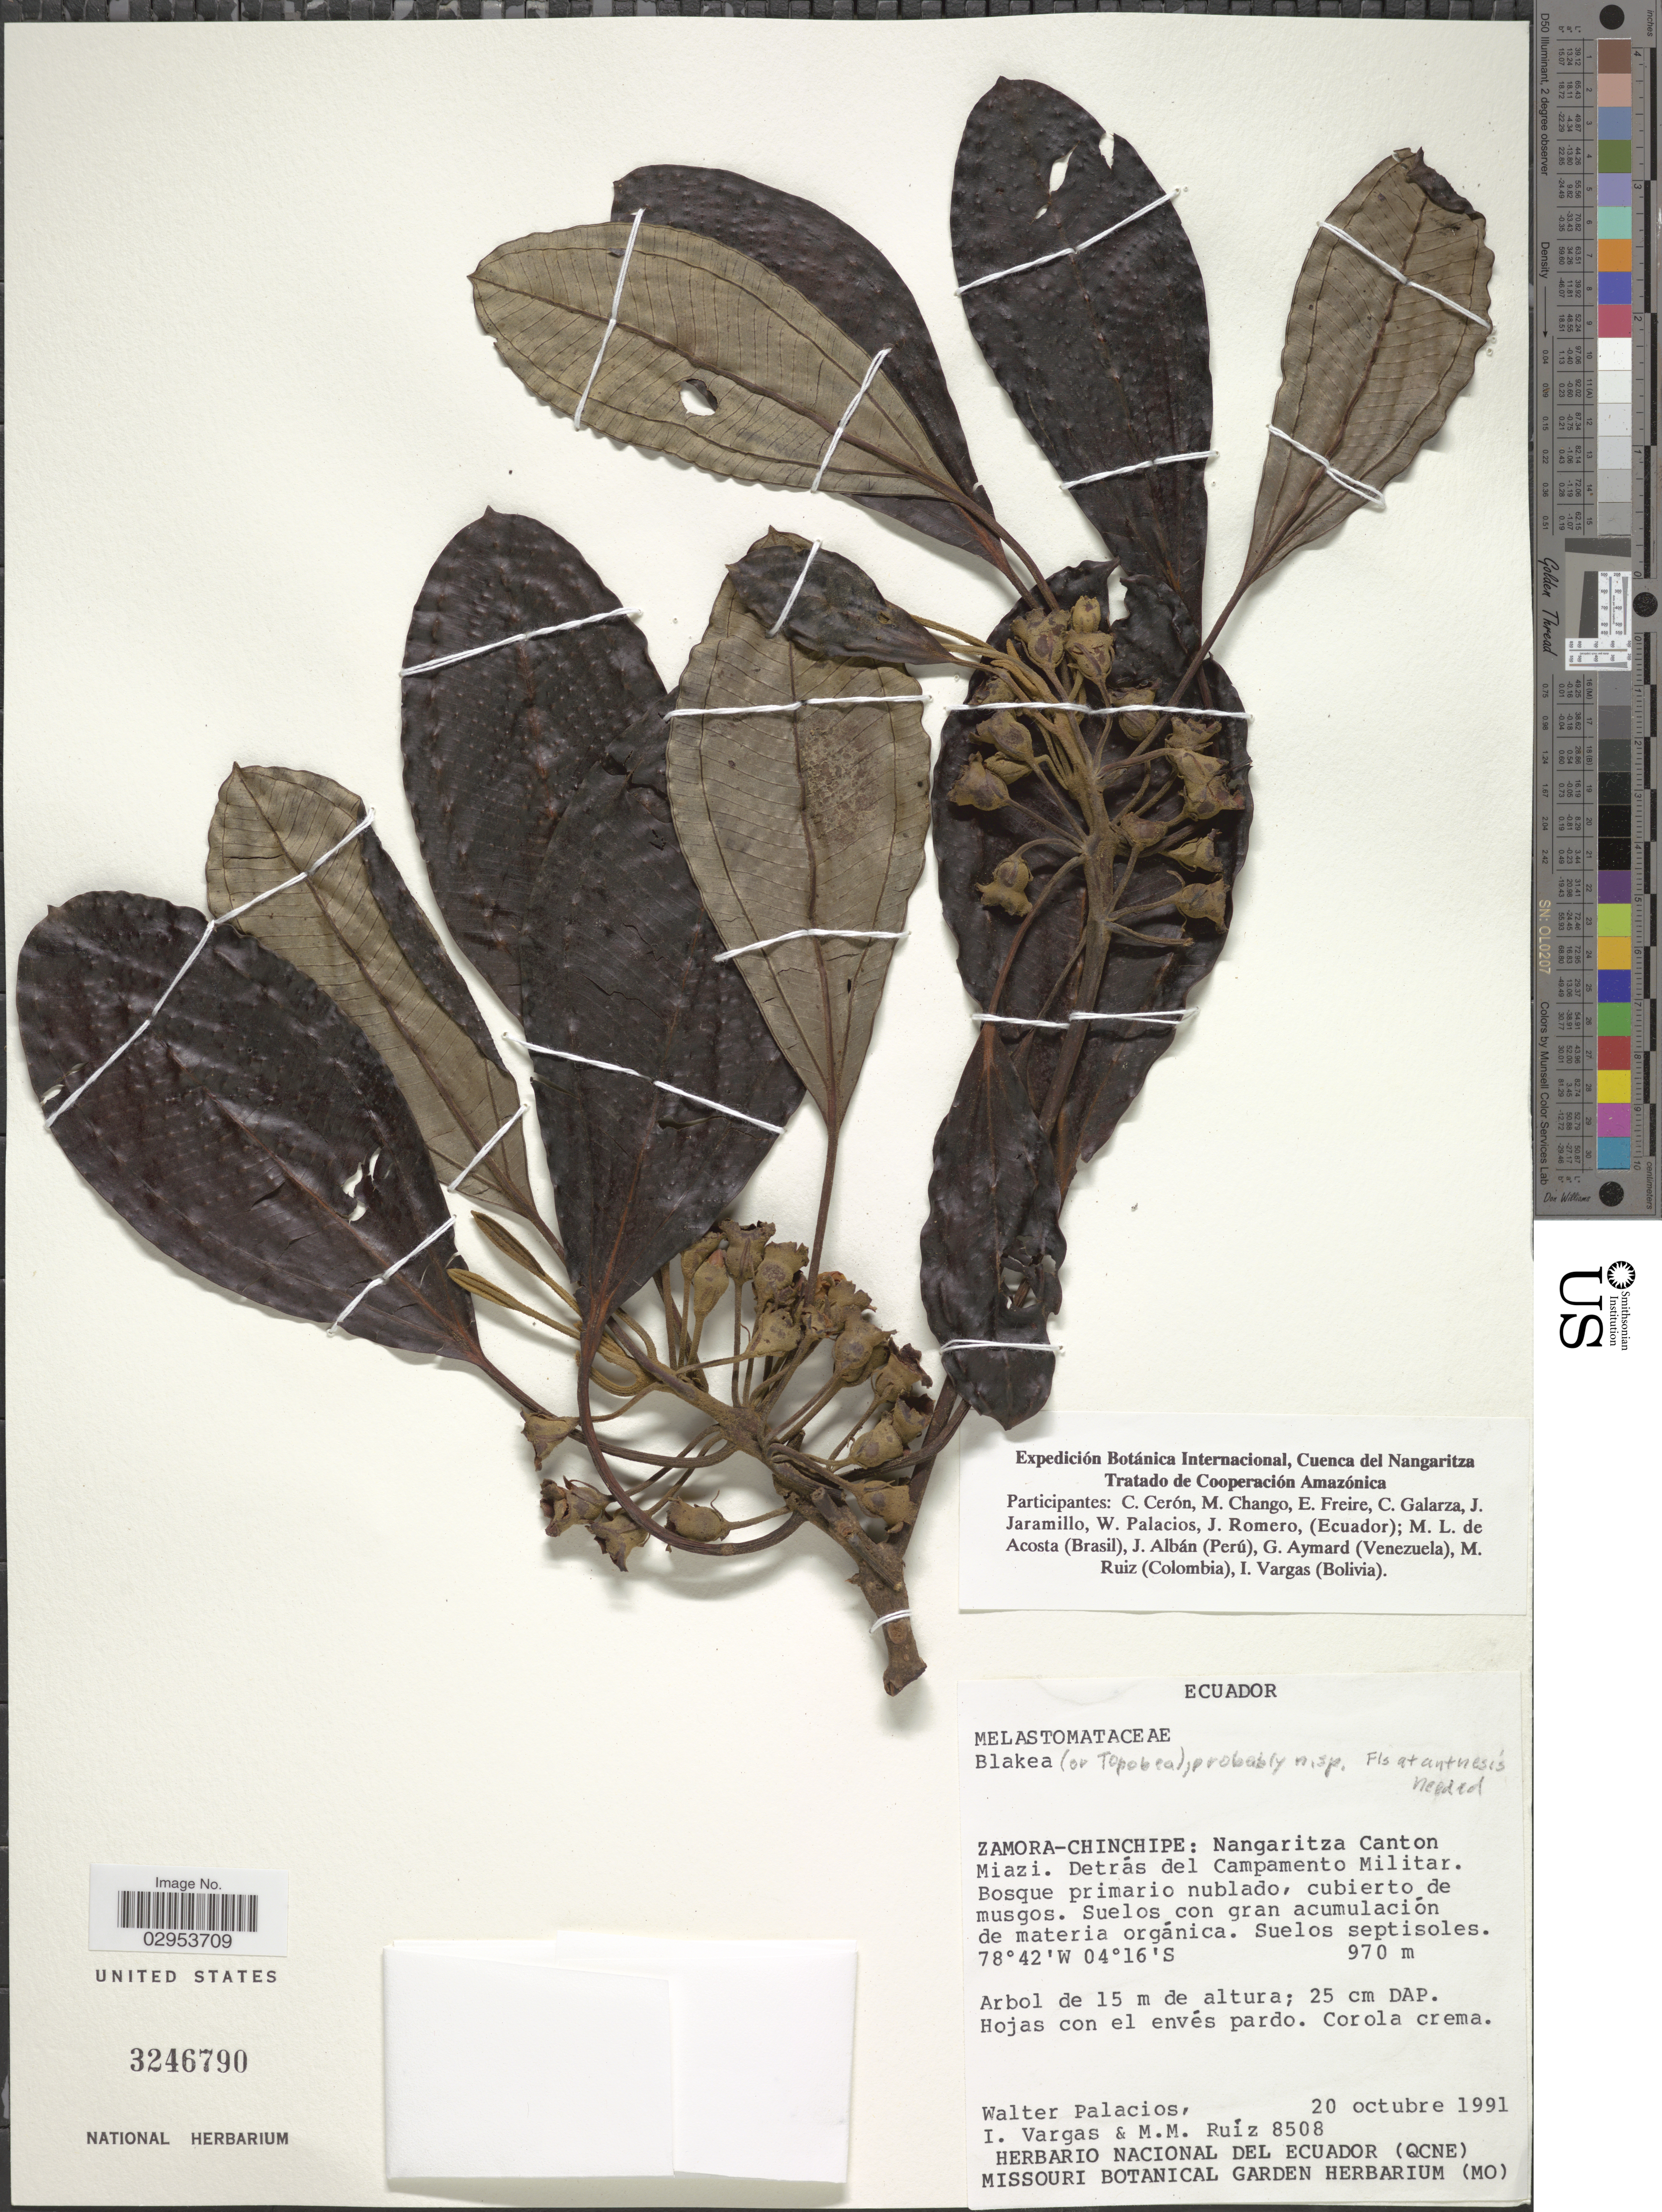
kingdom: Plantae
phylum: Tracheophyta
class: Magnoliopsida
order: Myrtales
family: Melastomataceae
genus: Blakea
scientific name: Blakea nangaritzana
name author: D. Fernández et al.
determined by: Penneys, D. S.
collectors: W. Palacios, I. Vargas & M. Ruiz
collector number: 8508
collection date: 1991-10-20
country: Ecuador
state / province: Zamora-Chinchipe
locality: Nangaritza Canton. Miazi. Detrás del Campamento Militar.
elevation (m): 970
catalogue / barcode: US 3246790